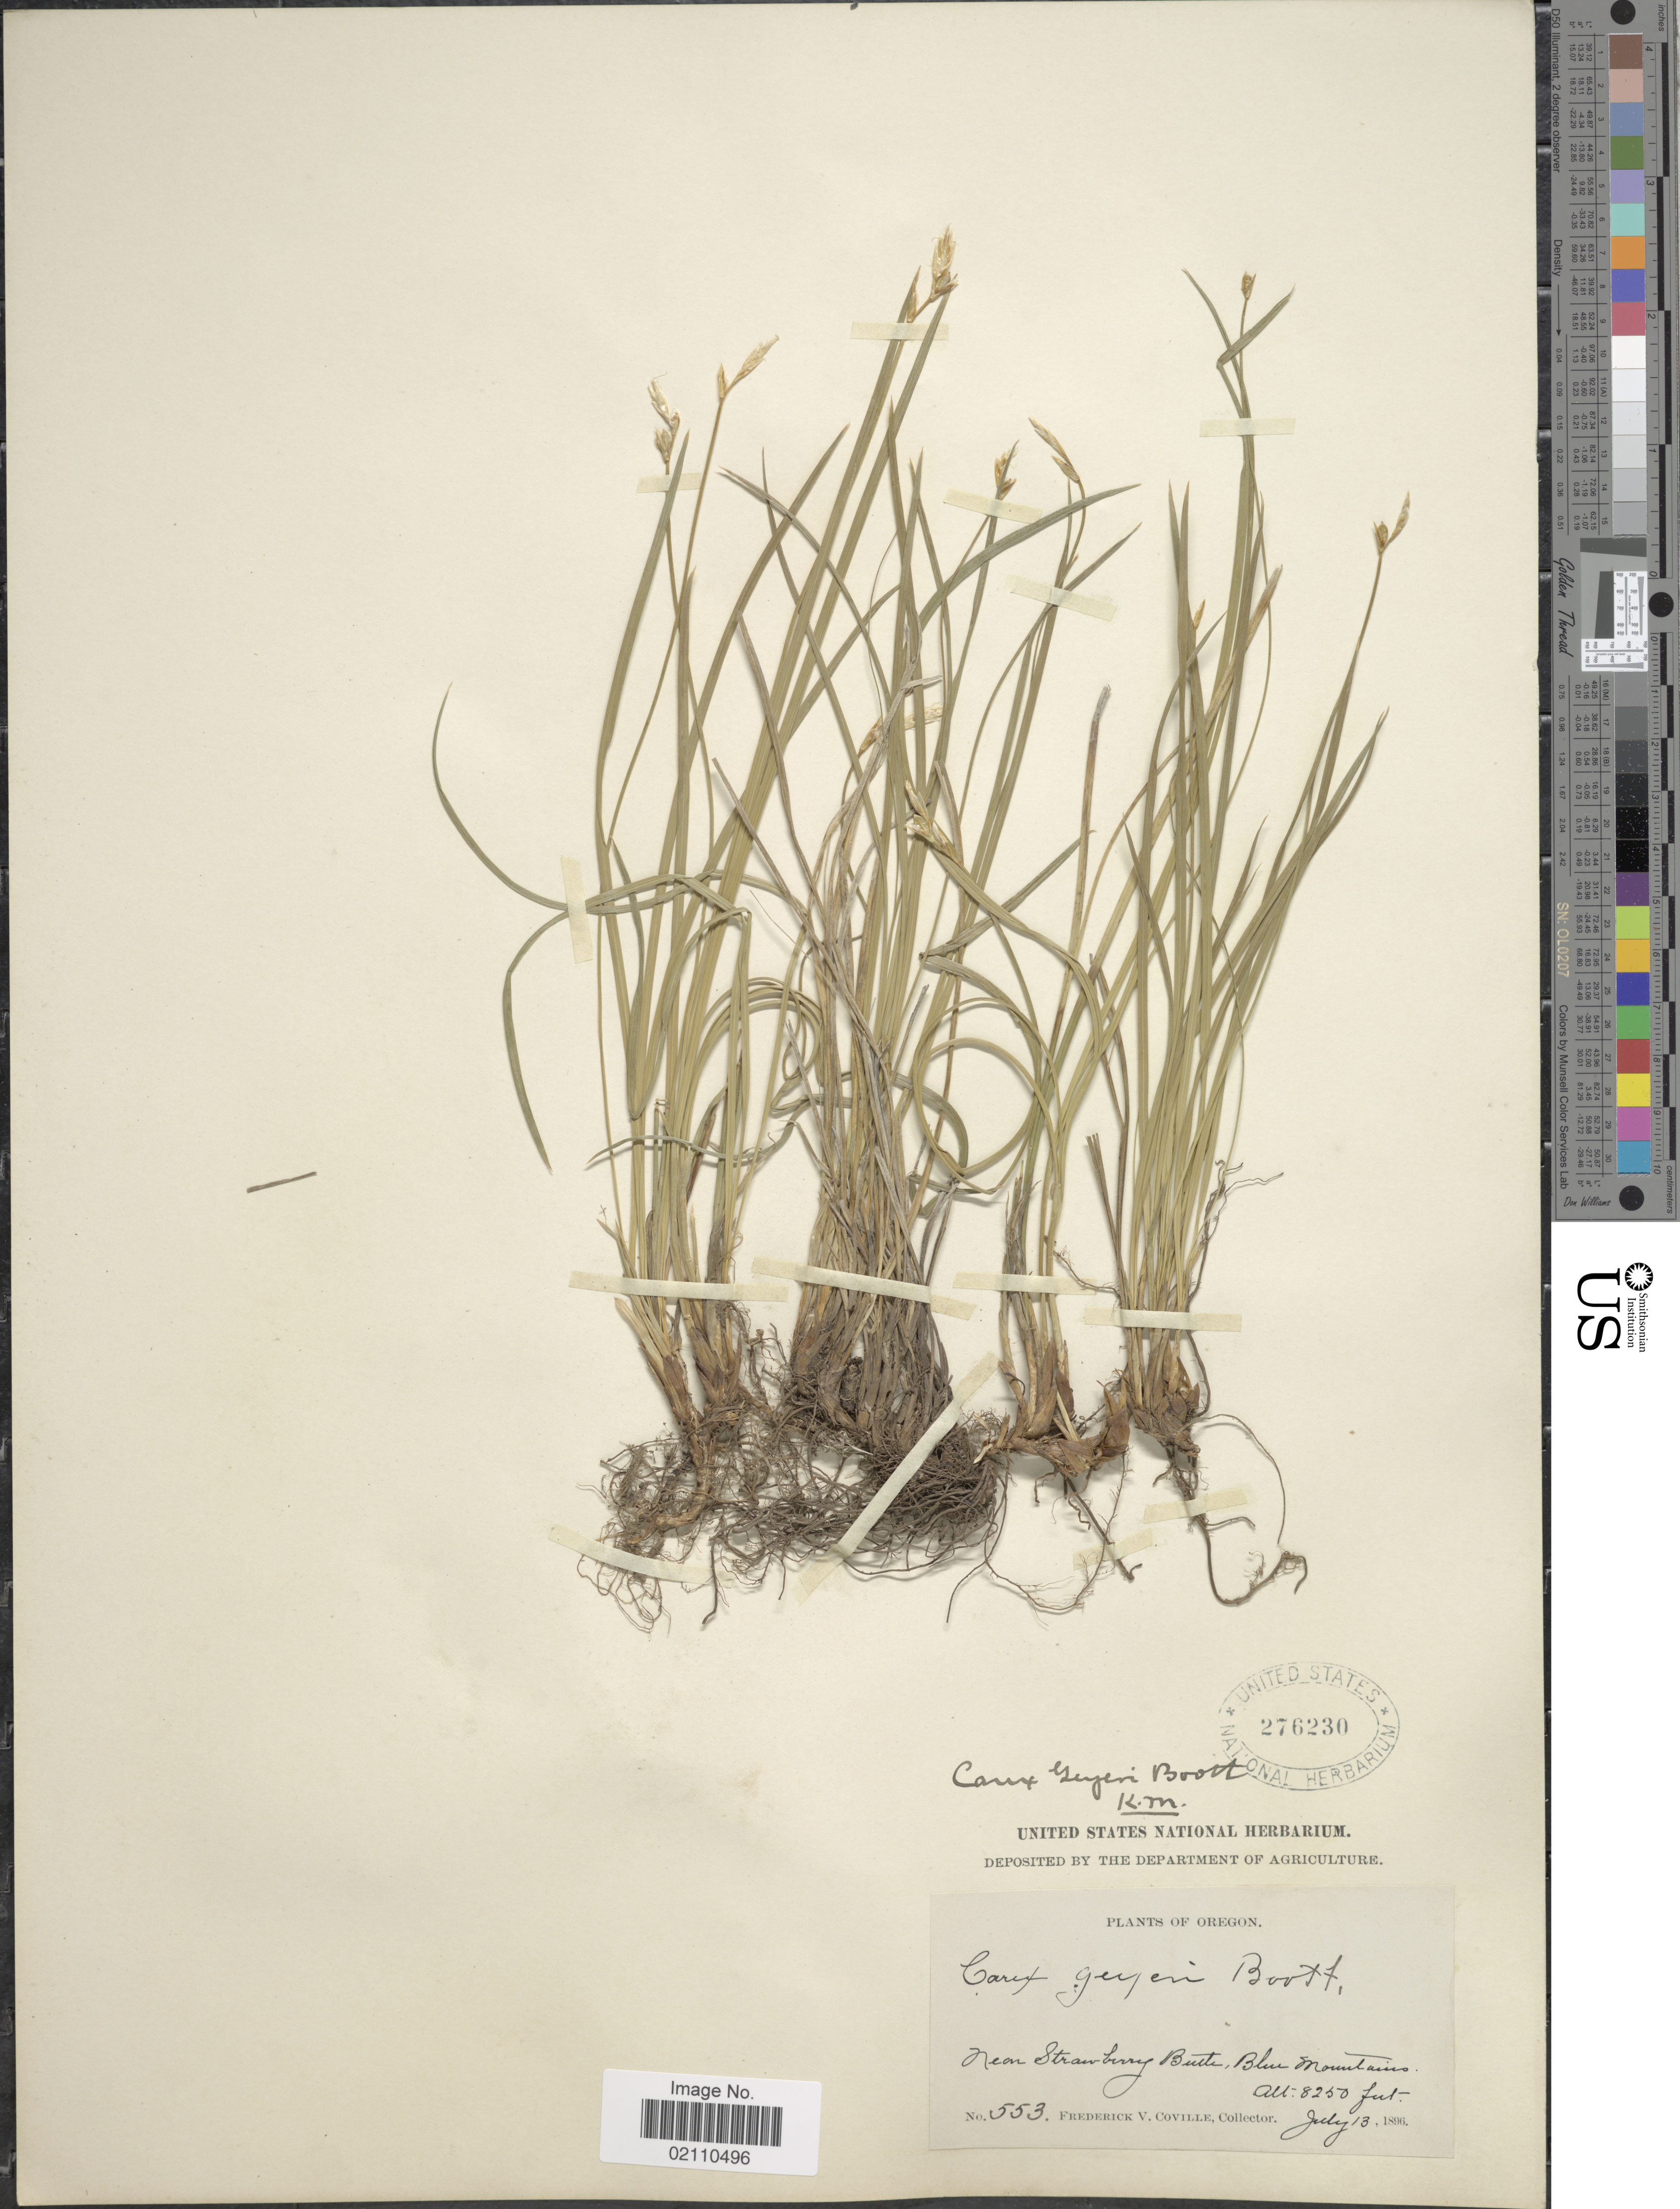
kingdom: Plantae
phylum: Tracheophyta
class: Liliopsida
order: Poales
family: Cyperaceae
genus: Carex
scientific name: Carex geyeri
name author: Boott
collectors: F. V. Coville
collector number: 553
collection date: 1896-07-13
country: United States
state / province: Oregon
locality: Near Strawberry Butte, Blue Mountains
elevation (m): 2515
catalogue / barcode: US 276230